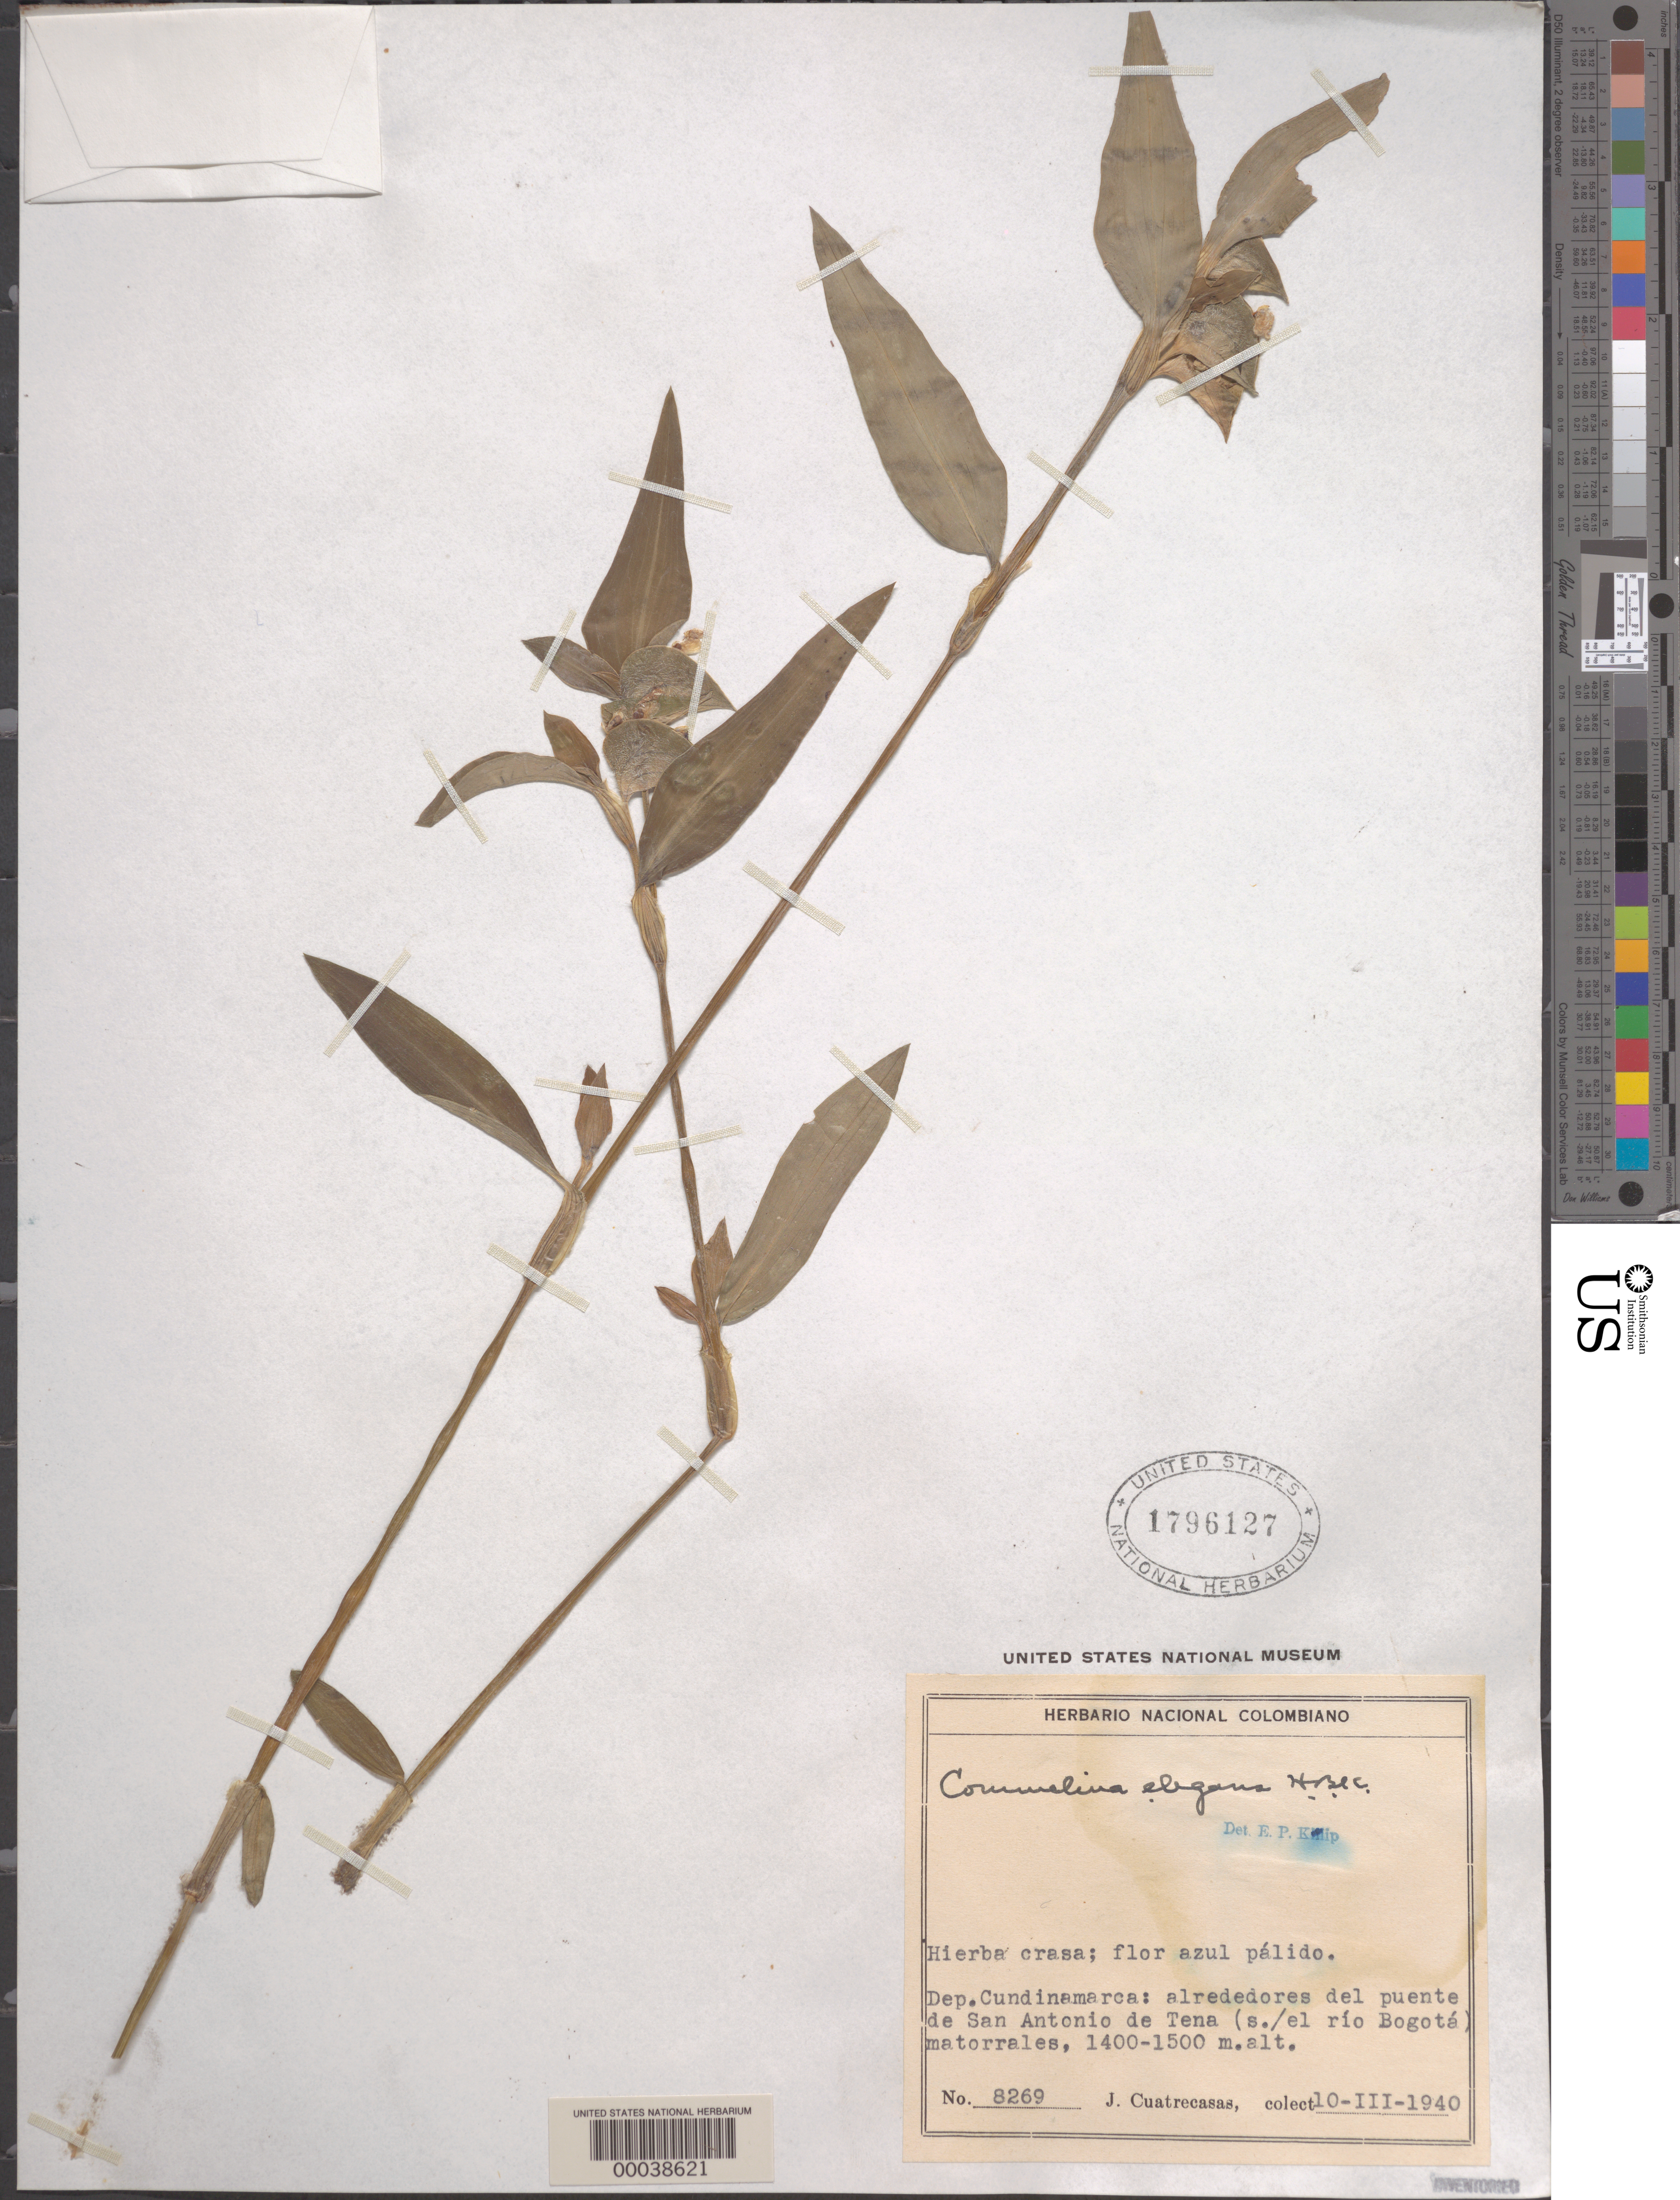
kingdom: Plantae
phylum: Tracheophyta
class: Liliopsida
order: Commelinales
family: Commelinaceae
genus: Commelina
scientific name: Commelina erecta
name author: L.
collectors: J. Cuatrecasas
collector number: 8269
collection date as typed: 10 Mar 1940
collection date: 1940-03-10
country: Colombia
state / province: Cundinamarca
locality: Around San Antonia de Tena, and Rio Bogota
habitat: Thicket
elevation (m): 1400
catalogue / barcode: US 1796127